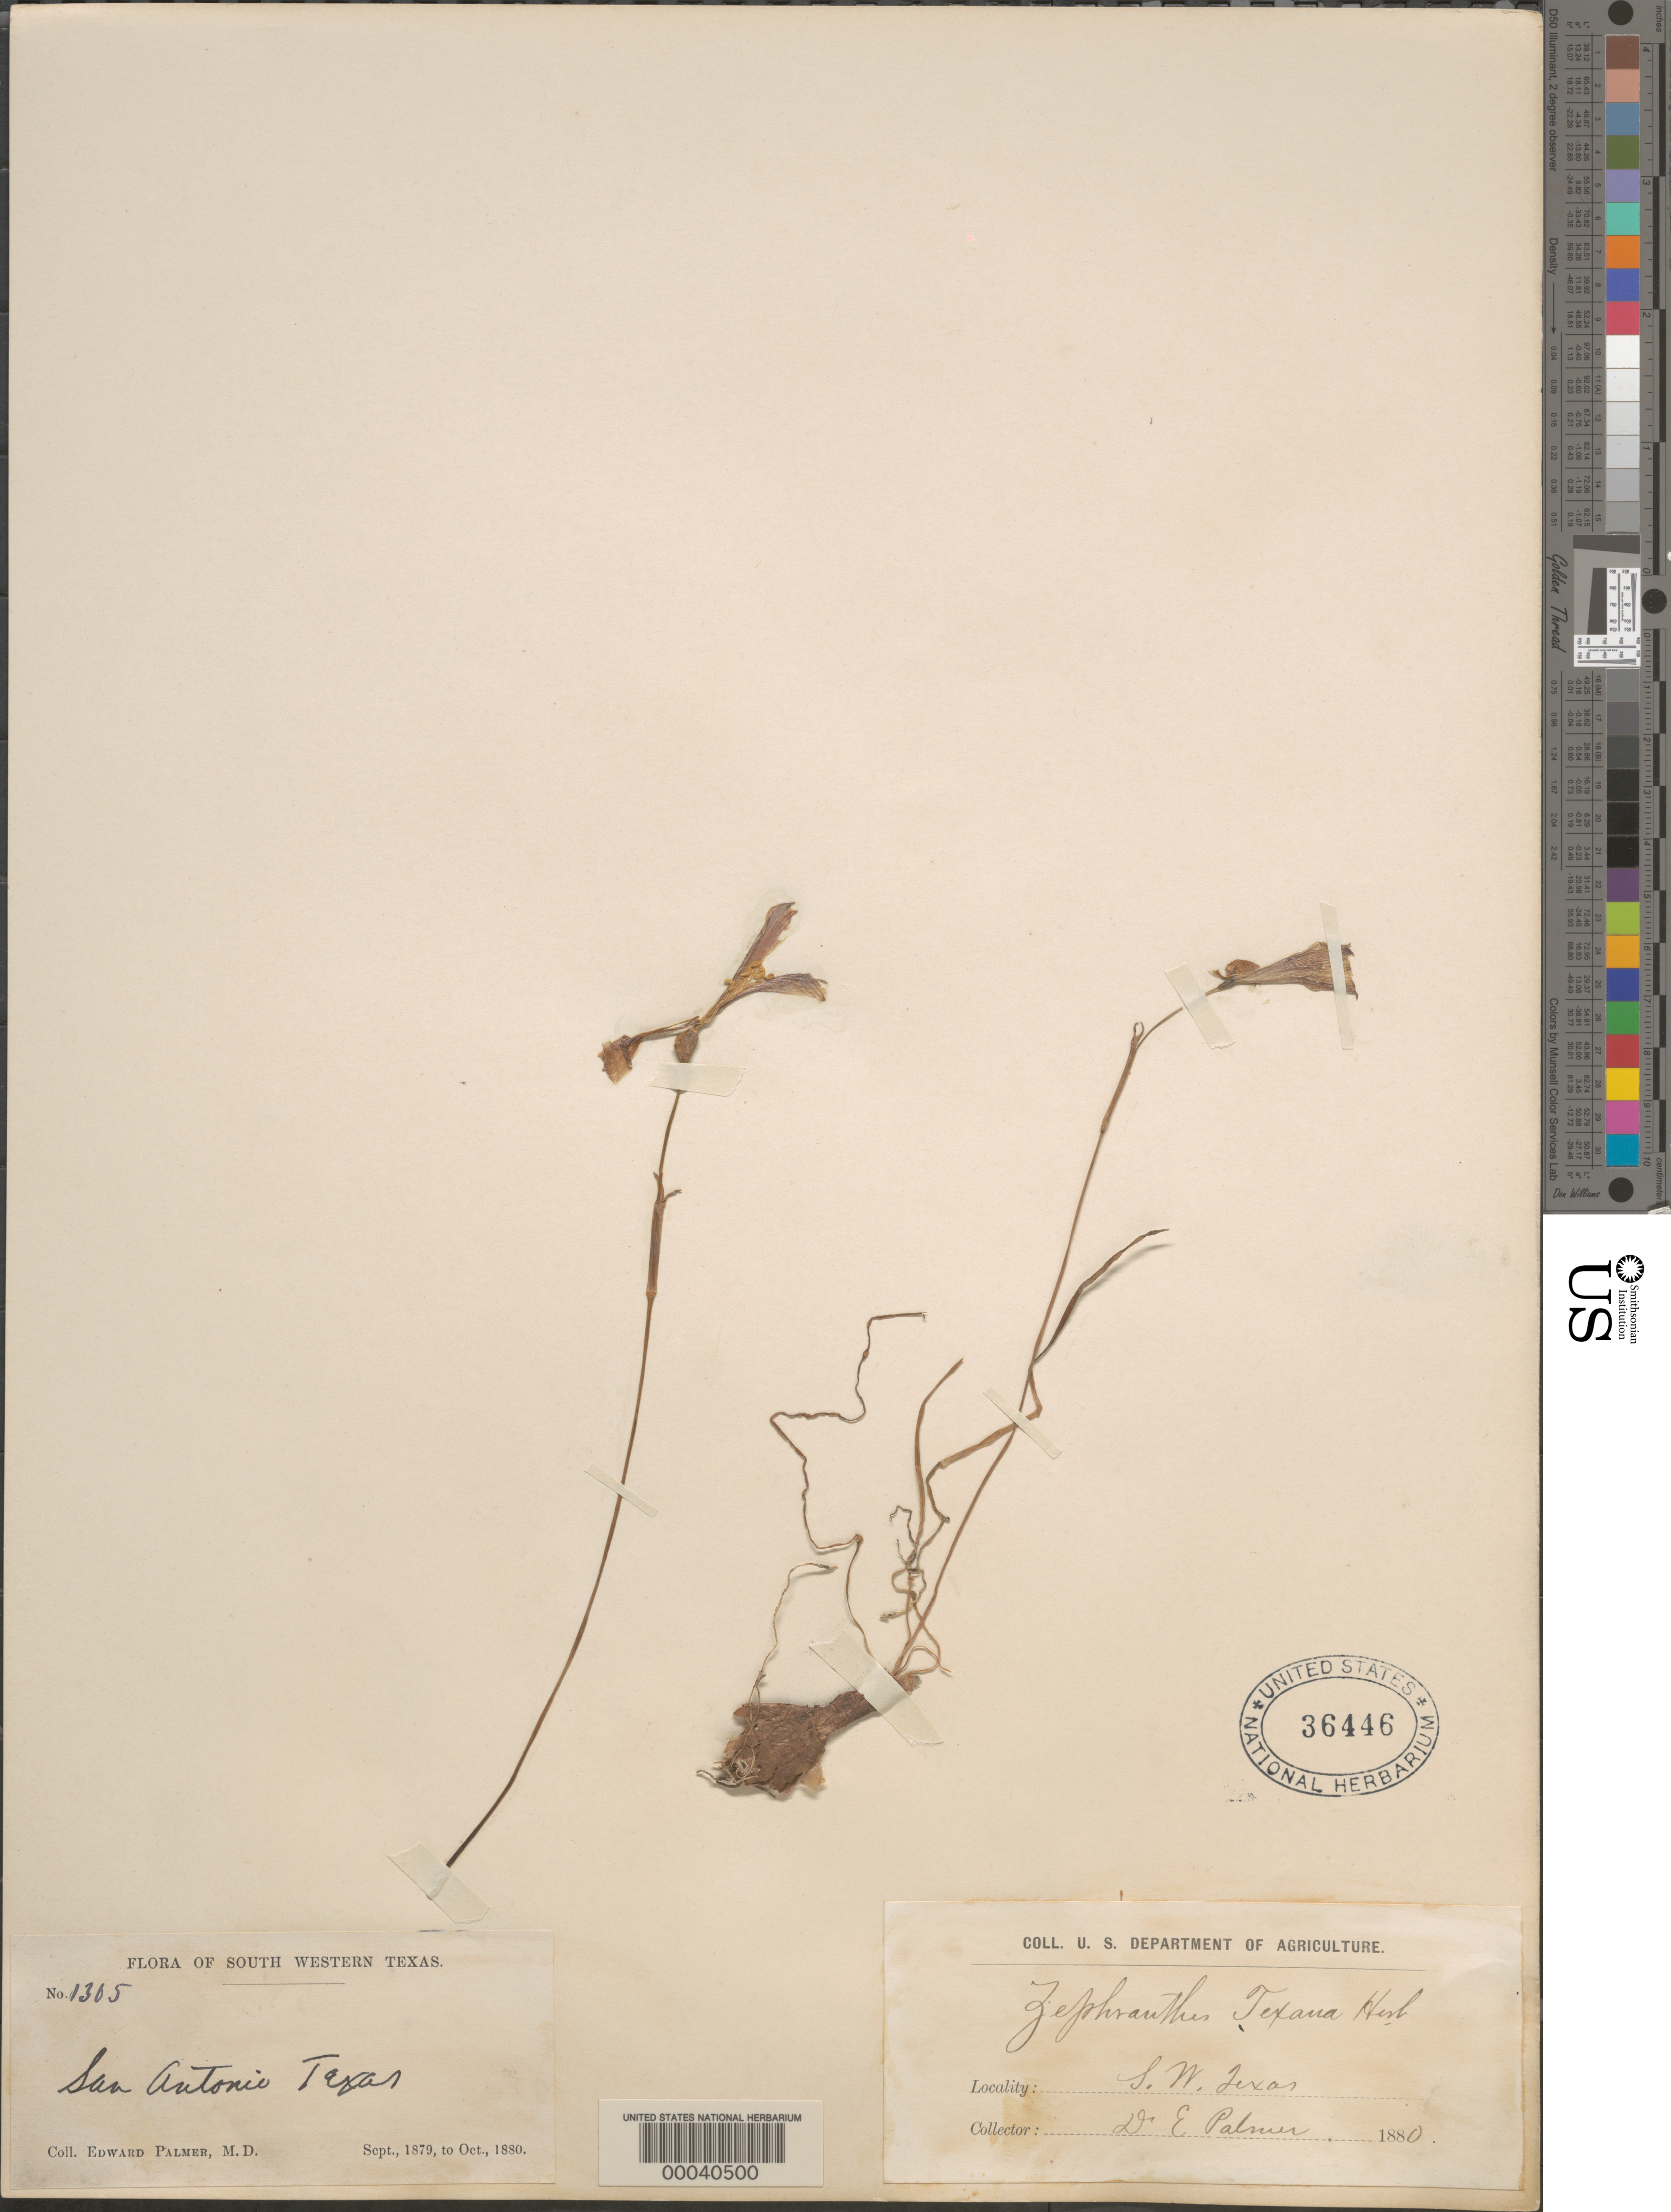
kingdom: Plantae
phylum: Tracheophyta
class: Liliopsida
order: Asparagales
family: Amaryllidaceae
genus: Zephyranthes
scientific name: Zephyranthes tubispatha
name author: (L'Hér.) Hub.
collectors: E. Palmer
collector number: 1305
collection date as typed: Sep 1879 to -- Oct 1880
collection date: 1879-09/1880-10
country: United States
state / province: Texas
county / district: Bexar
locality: San antonio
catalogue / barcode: US 36446